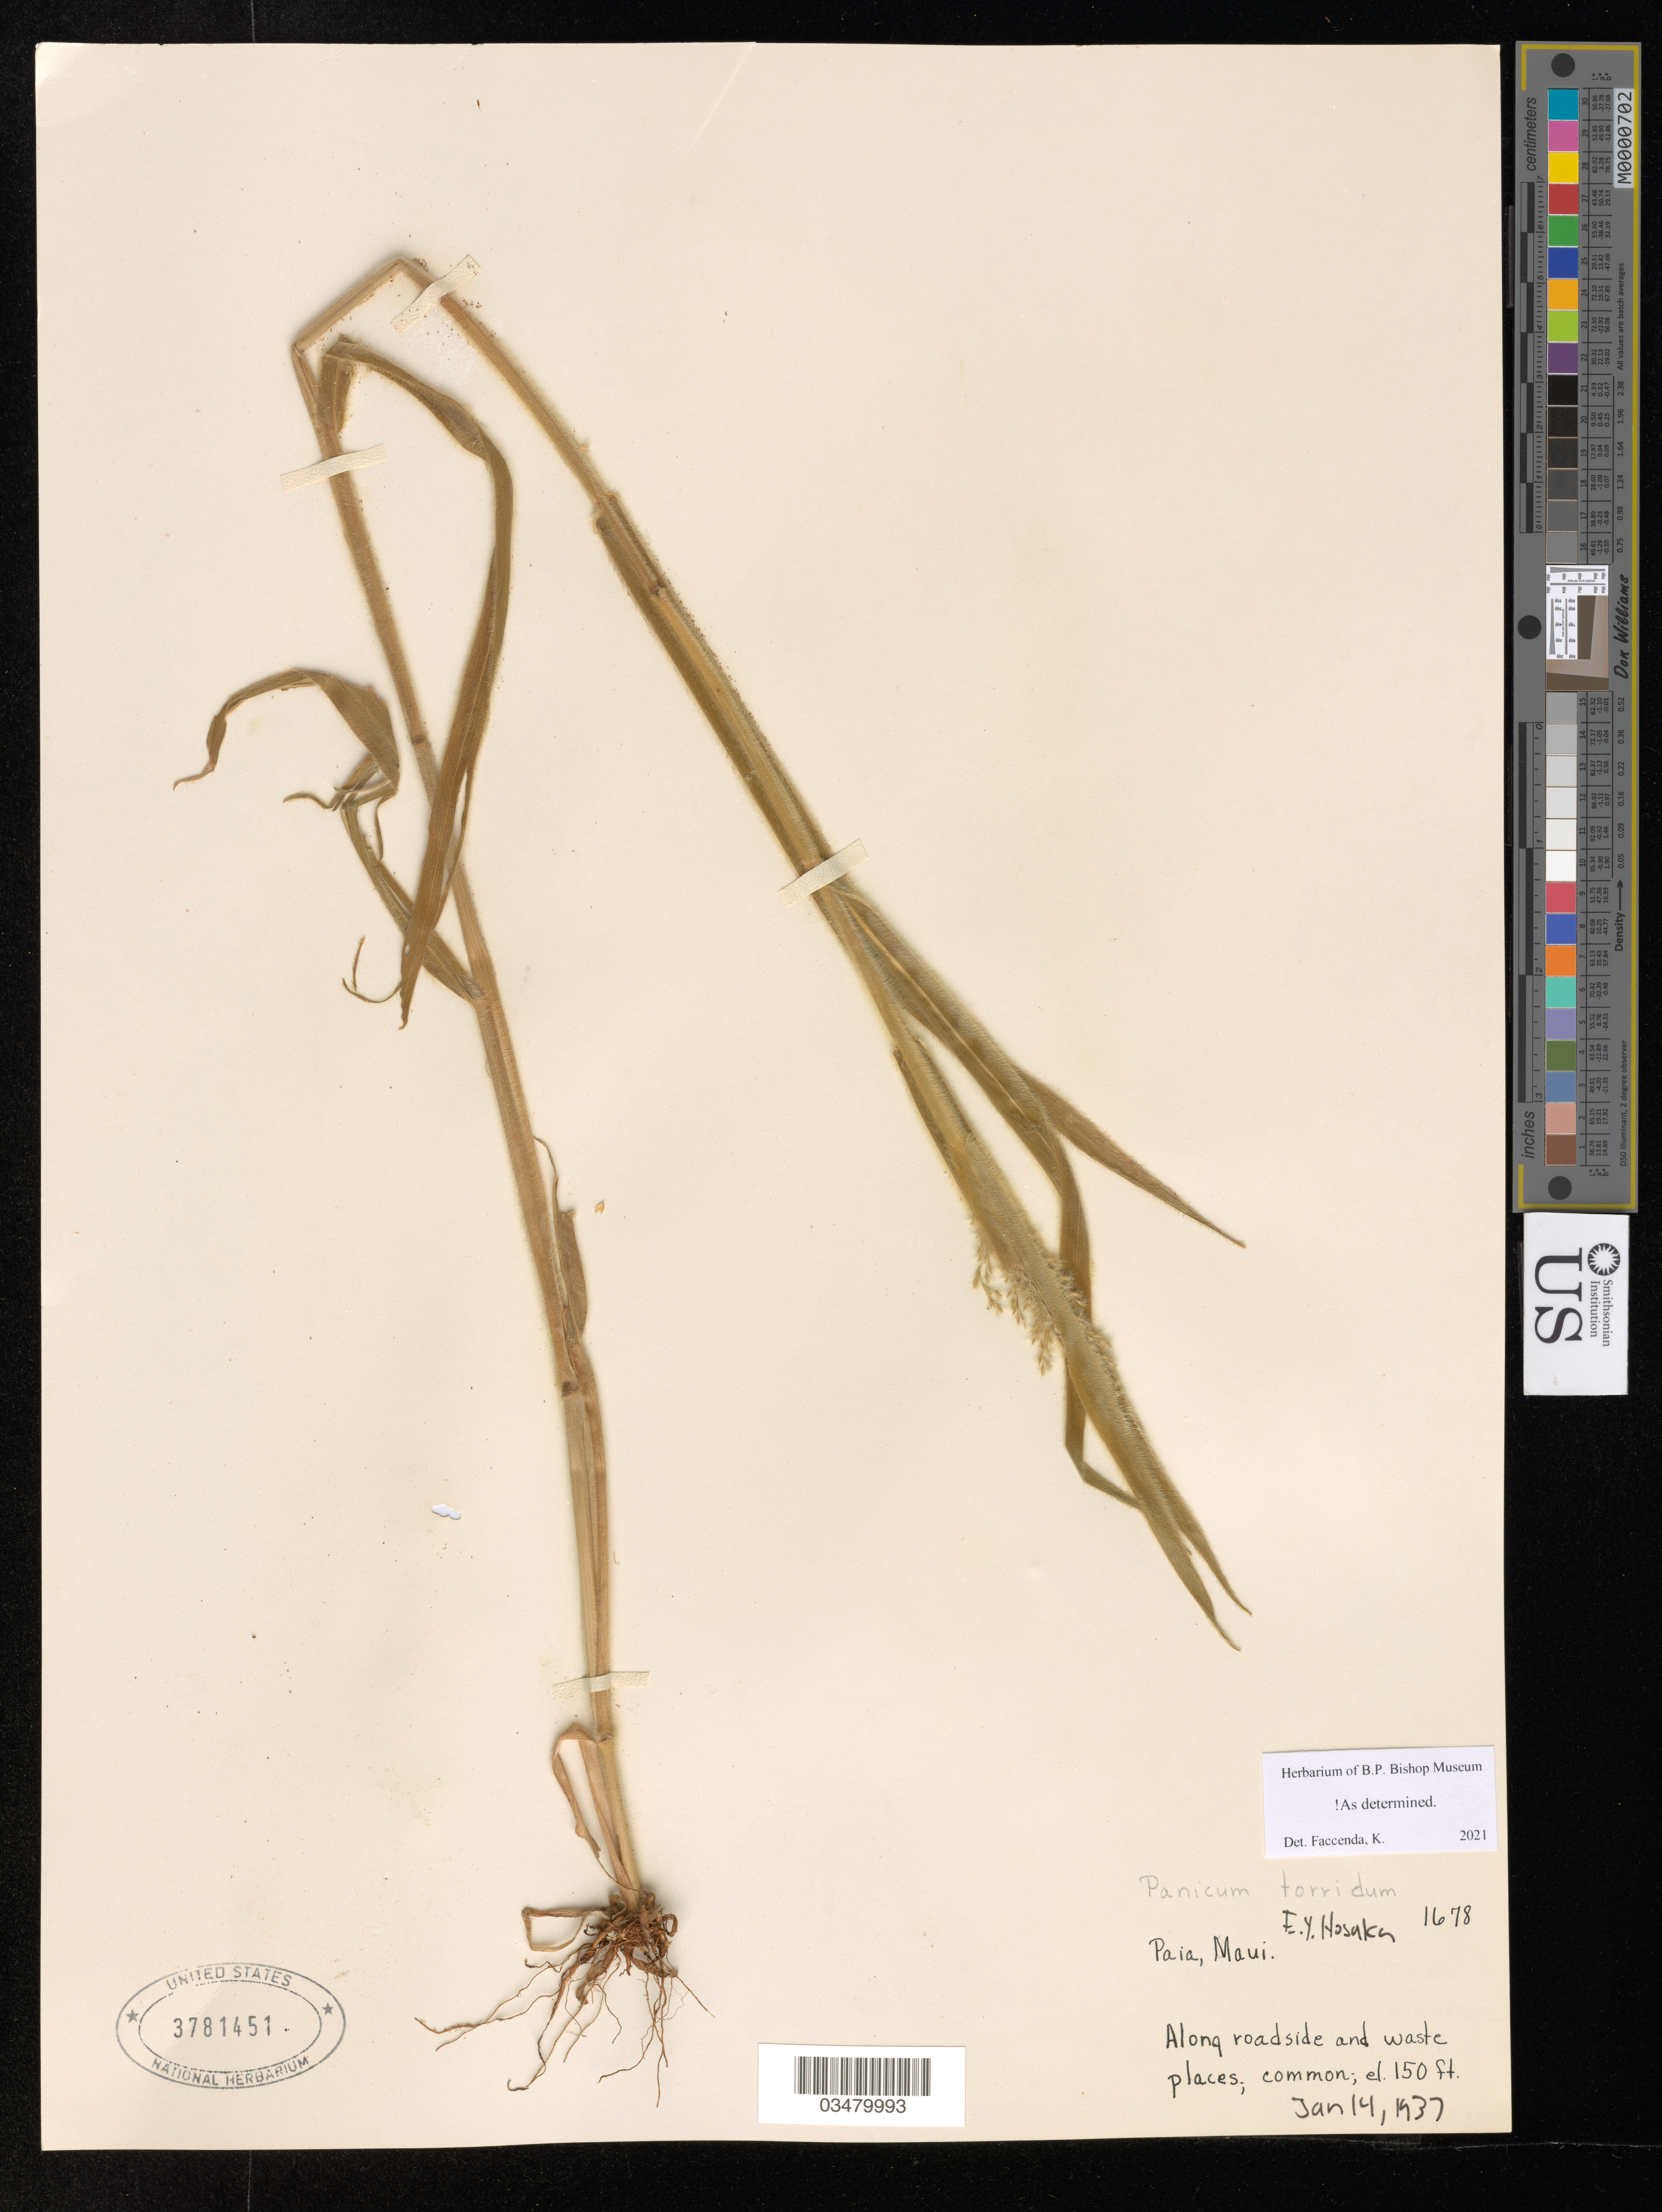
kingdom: Plantae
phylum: Tracheophyta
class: Liliopsida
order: Poales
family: Poaceae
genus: Panicum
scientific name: Panicum torridum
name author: Gaudich.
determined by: Faccenda, K.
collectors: E. Y. Hosaka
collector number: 1678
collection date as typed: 14 Jan 1937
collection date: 1937-01-14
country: United States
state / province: Hawaii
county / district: Maui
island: Maui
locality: Paia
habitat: Along roadside and waste places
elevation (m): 46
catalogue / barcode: US 3781451